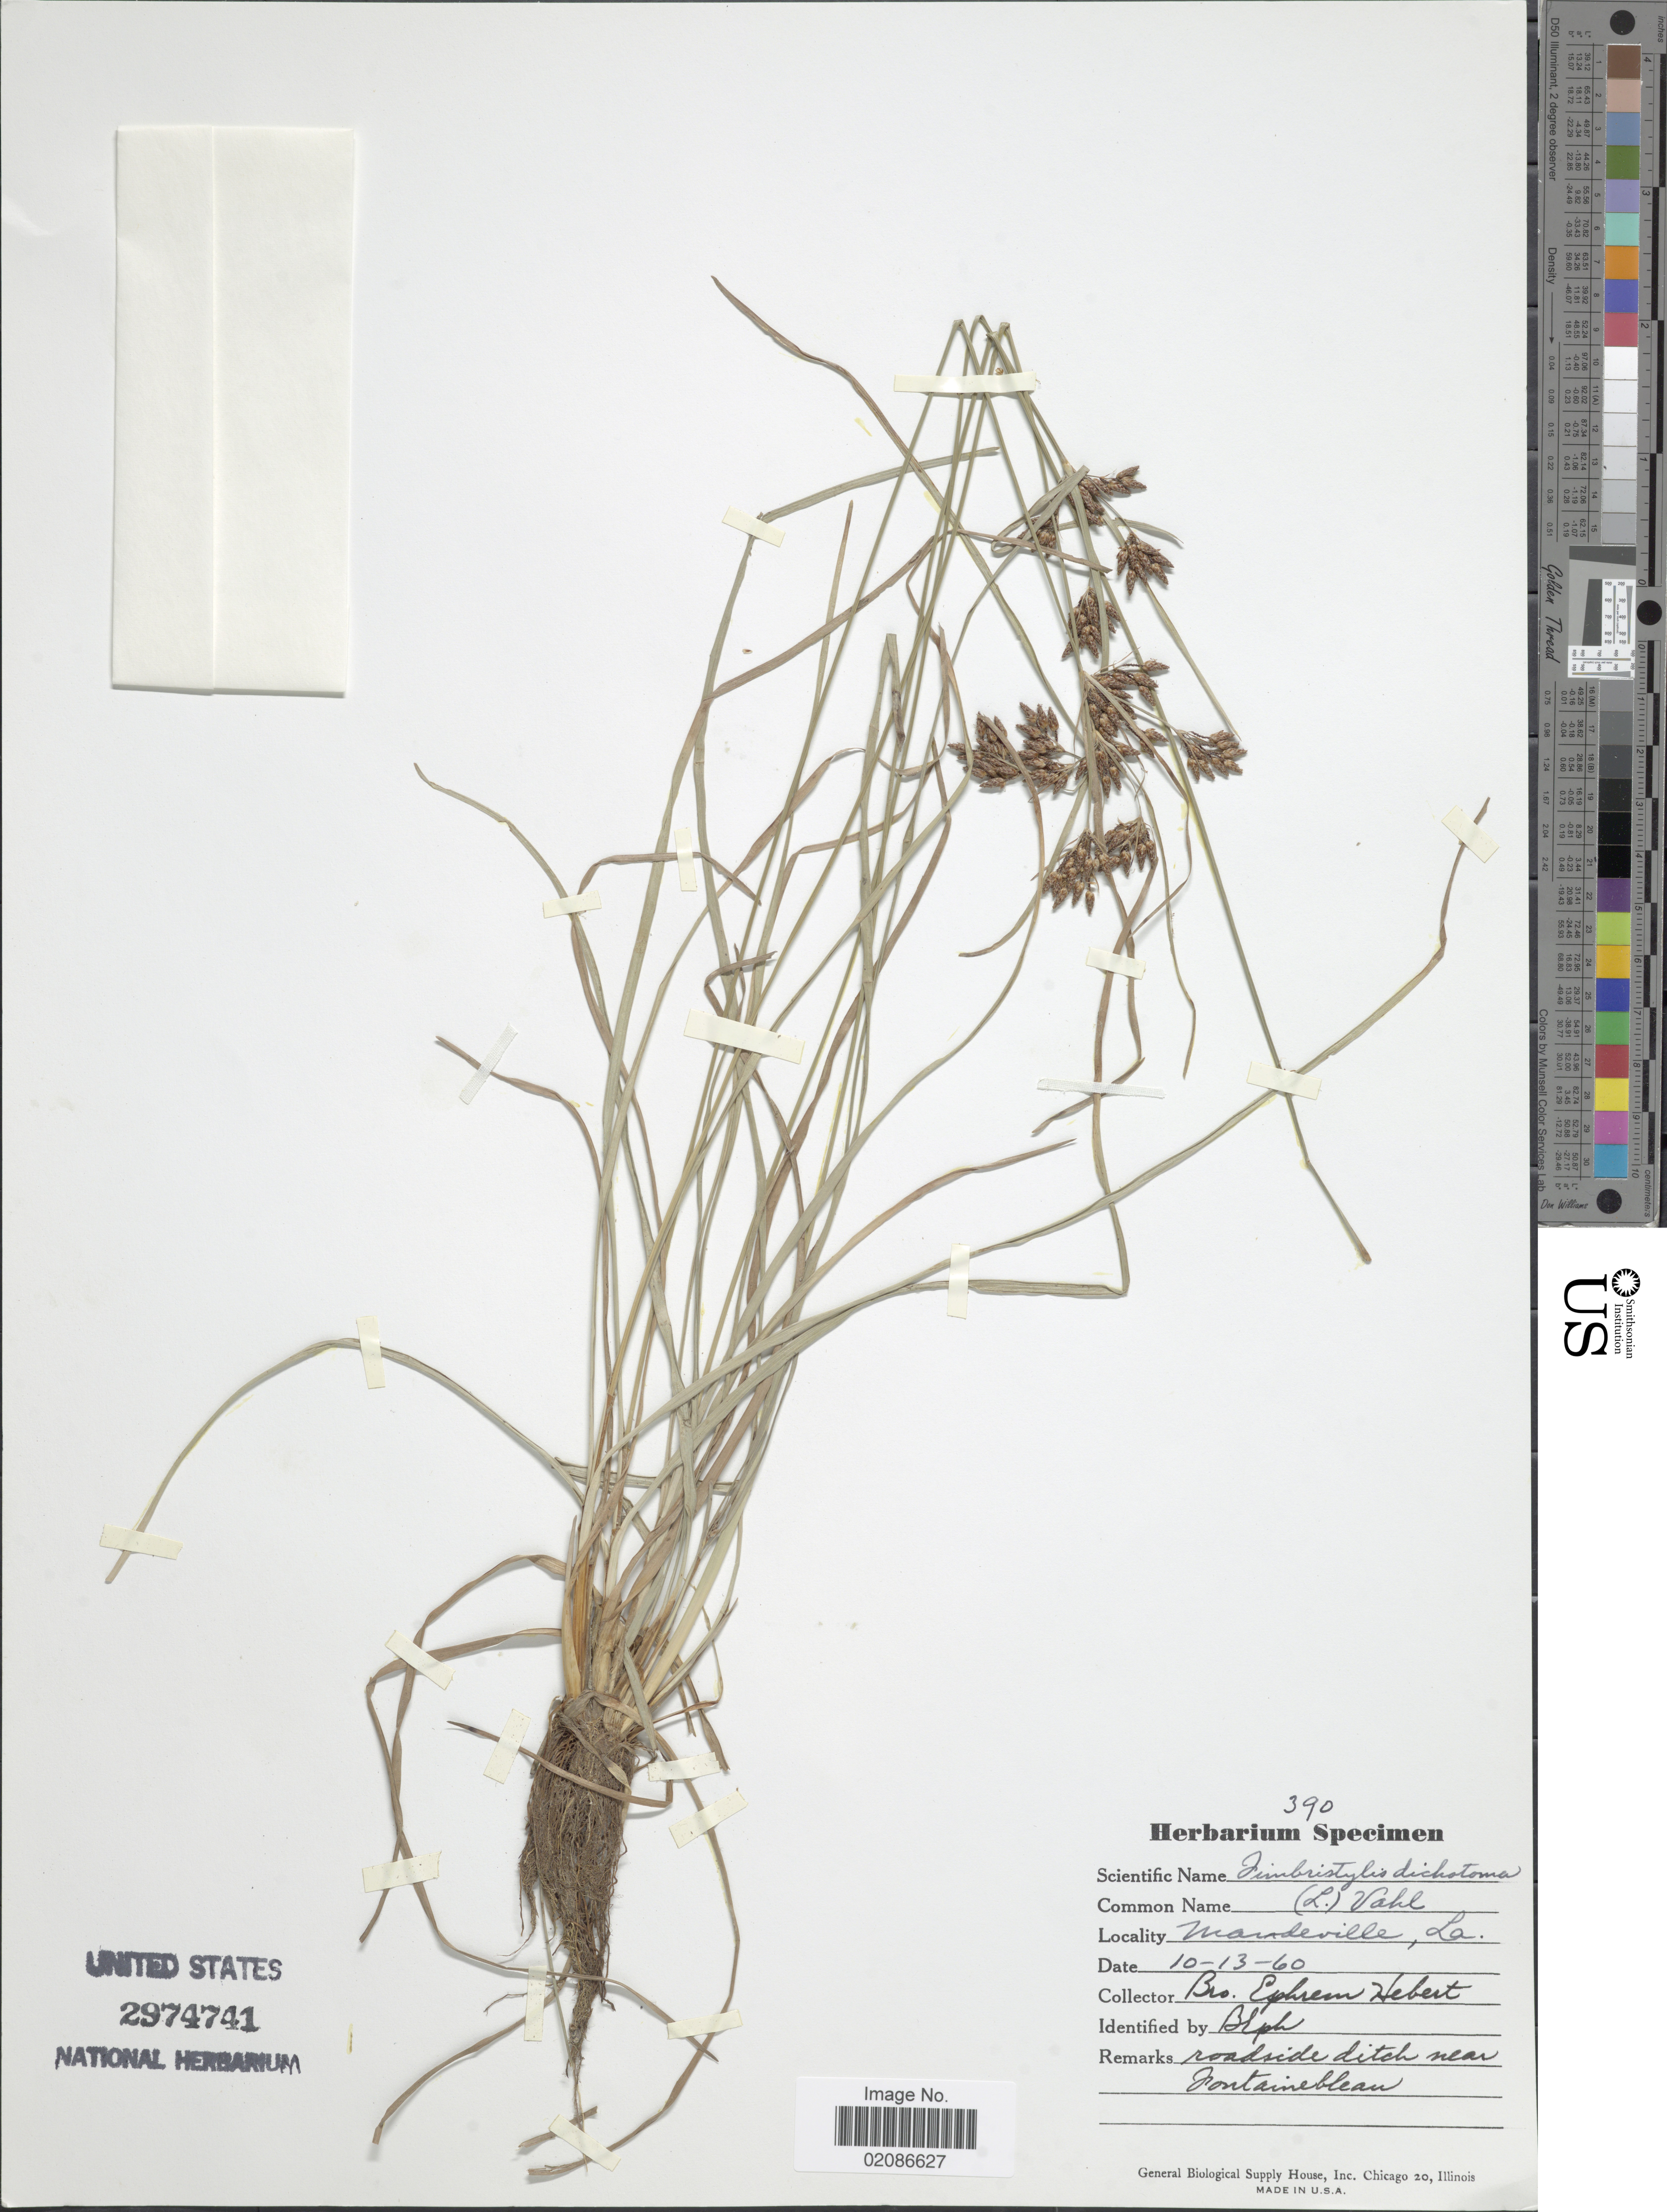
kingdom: Plantae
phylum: Tracheophyta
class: Liliopsida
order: Poales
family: Cyperaceae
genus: Fimbristylis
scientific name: Fimbristylis dichotoma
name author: (L.) Vahl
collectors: E. Hebert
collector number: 390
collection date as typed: Transcribed d/m/y: 13/10/60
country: United States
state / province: Louisiana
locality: Maindeville, La.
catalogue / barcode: US 2974741